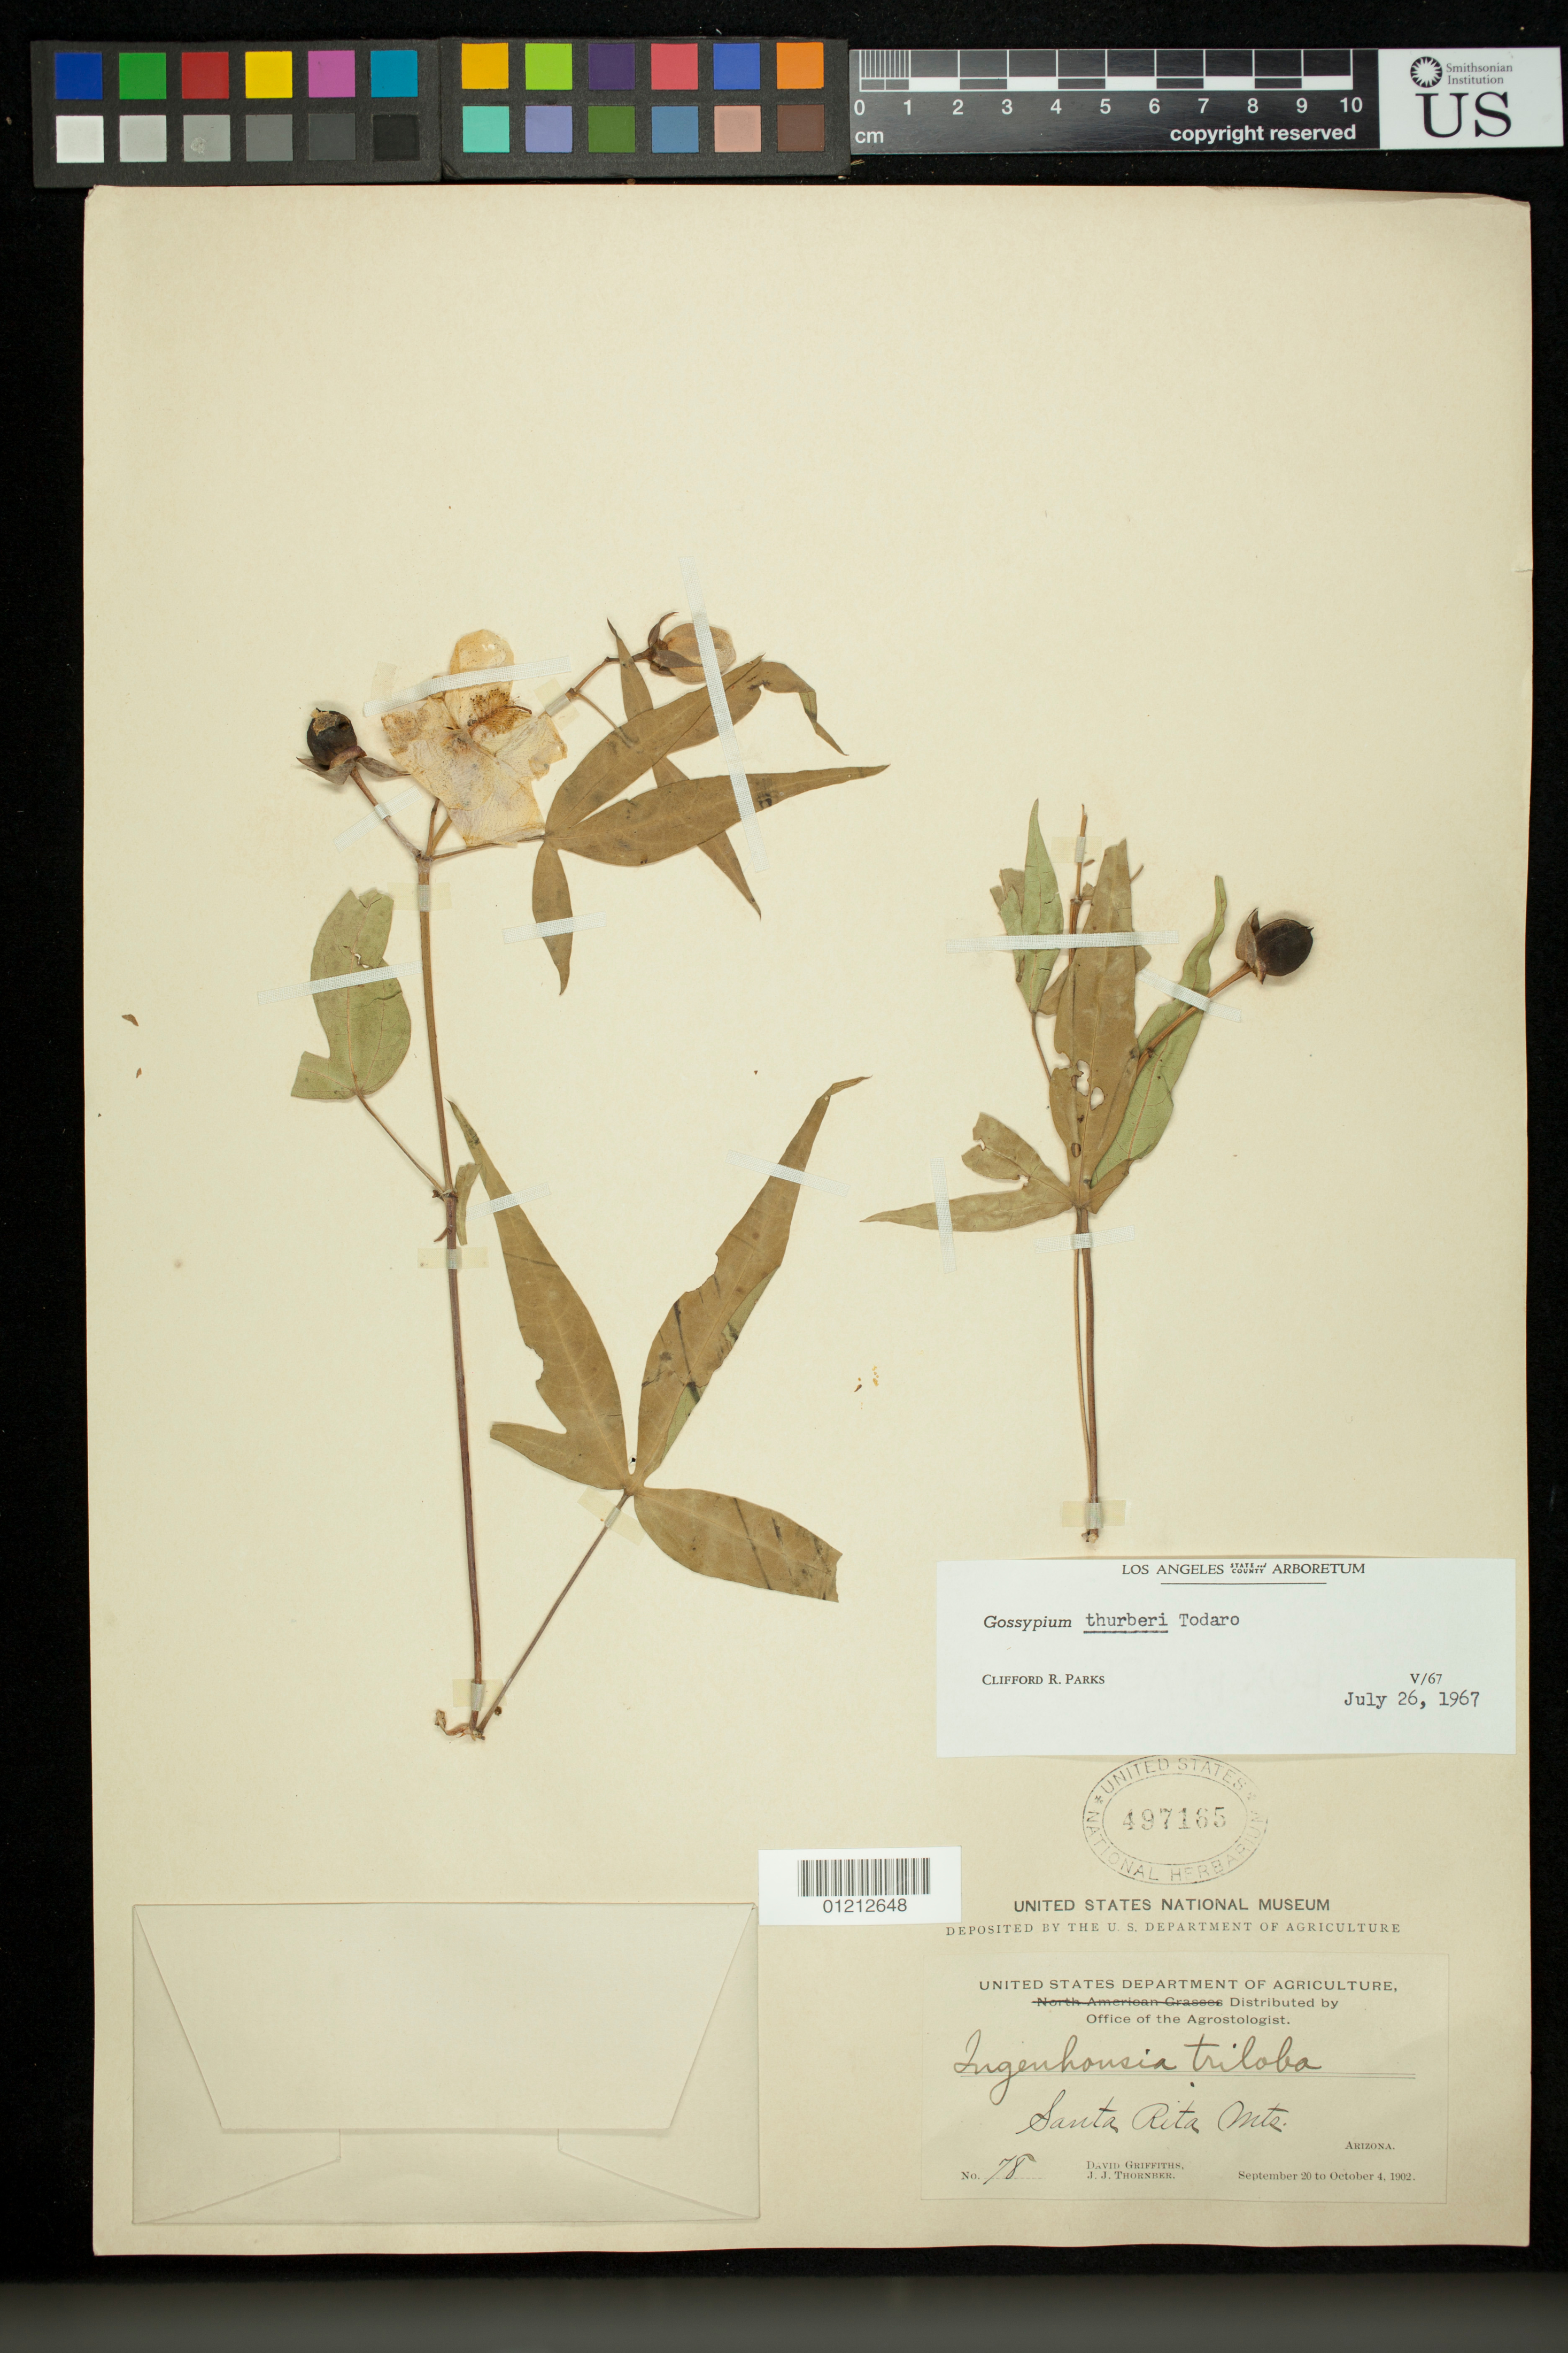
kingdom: Plantae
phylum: Tracheophyta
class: Magnoliopsida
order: Malvales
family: Malvaceae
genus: Gossypium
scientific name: Gossypium thurberi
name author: Tod.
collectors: D. Griffiths & J. Thornber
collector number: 78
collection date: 1902-09-20/1902-10-04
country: United States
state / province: Arizona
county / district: Santa Cruz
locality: Santa Rita Mts.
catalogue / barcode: US 497165